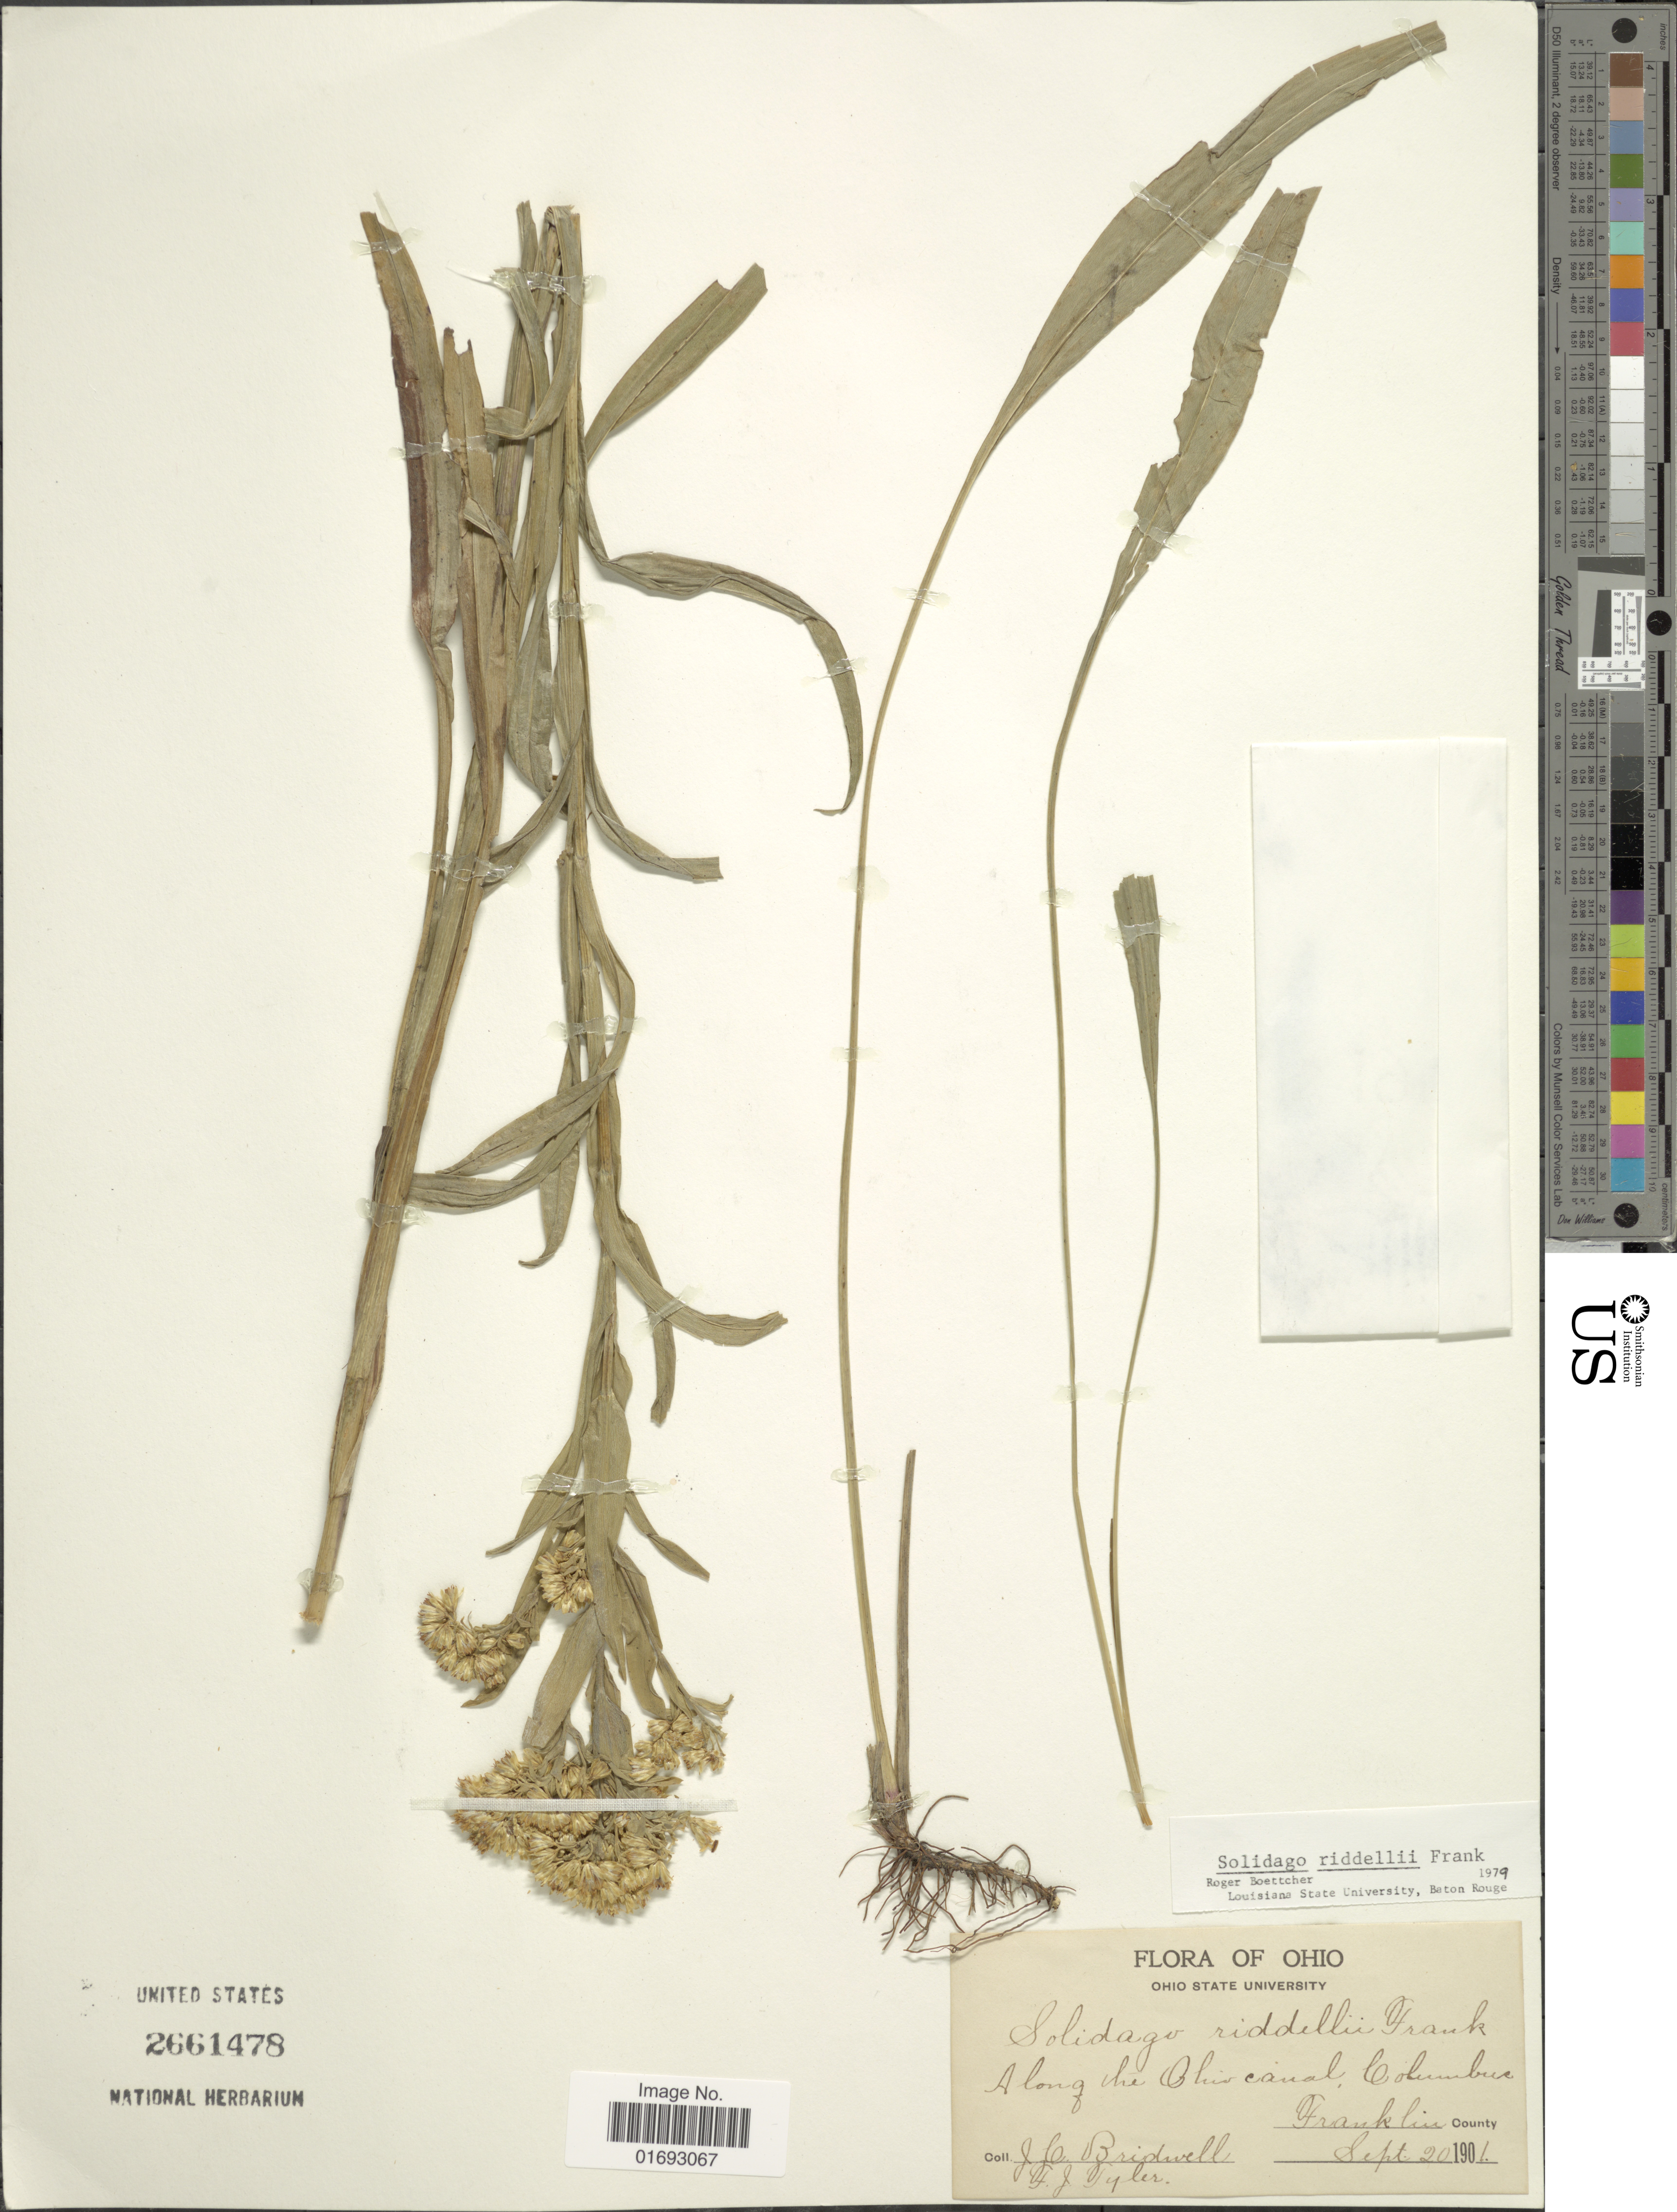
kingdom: Plantae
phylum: Tracheophyta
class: Magnoliopsida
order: Asterales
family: Asteraceae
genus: Oligoneuron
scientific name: Oligoneuron riddellii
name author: (Frank) Rydb.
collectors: J. Bridwell & F. Tyler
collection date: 1901-09-20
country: United States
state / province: Ohio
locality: Along the Ohio canal, Columbus, Franklin County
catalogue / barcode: US 2661478